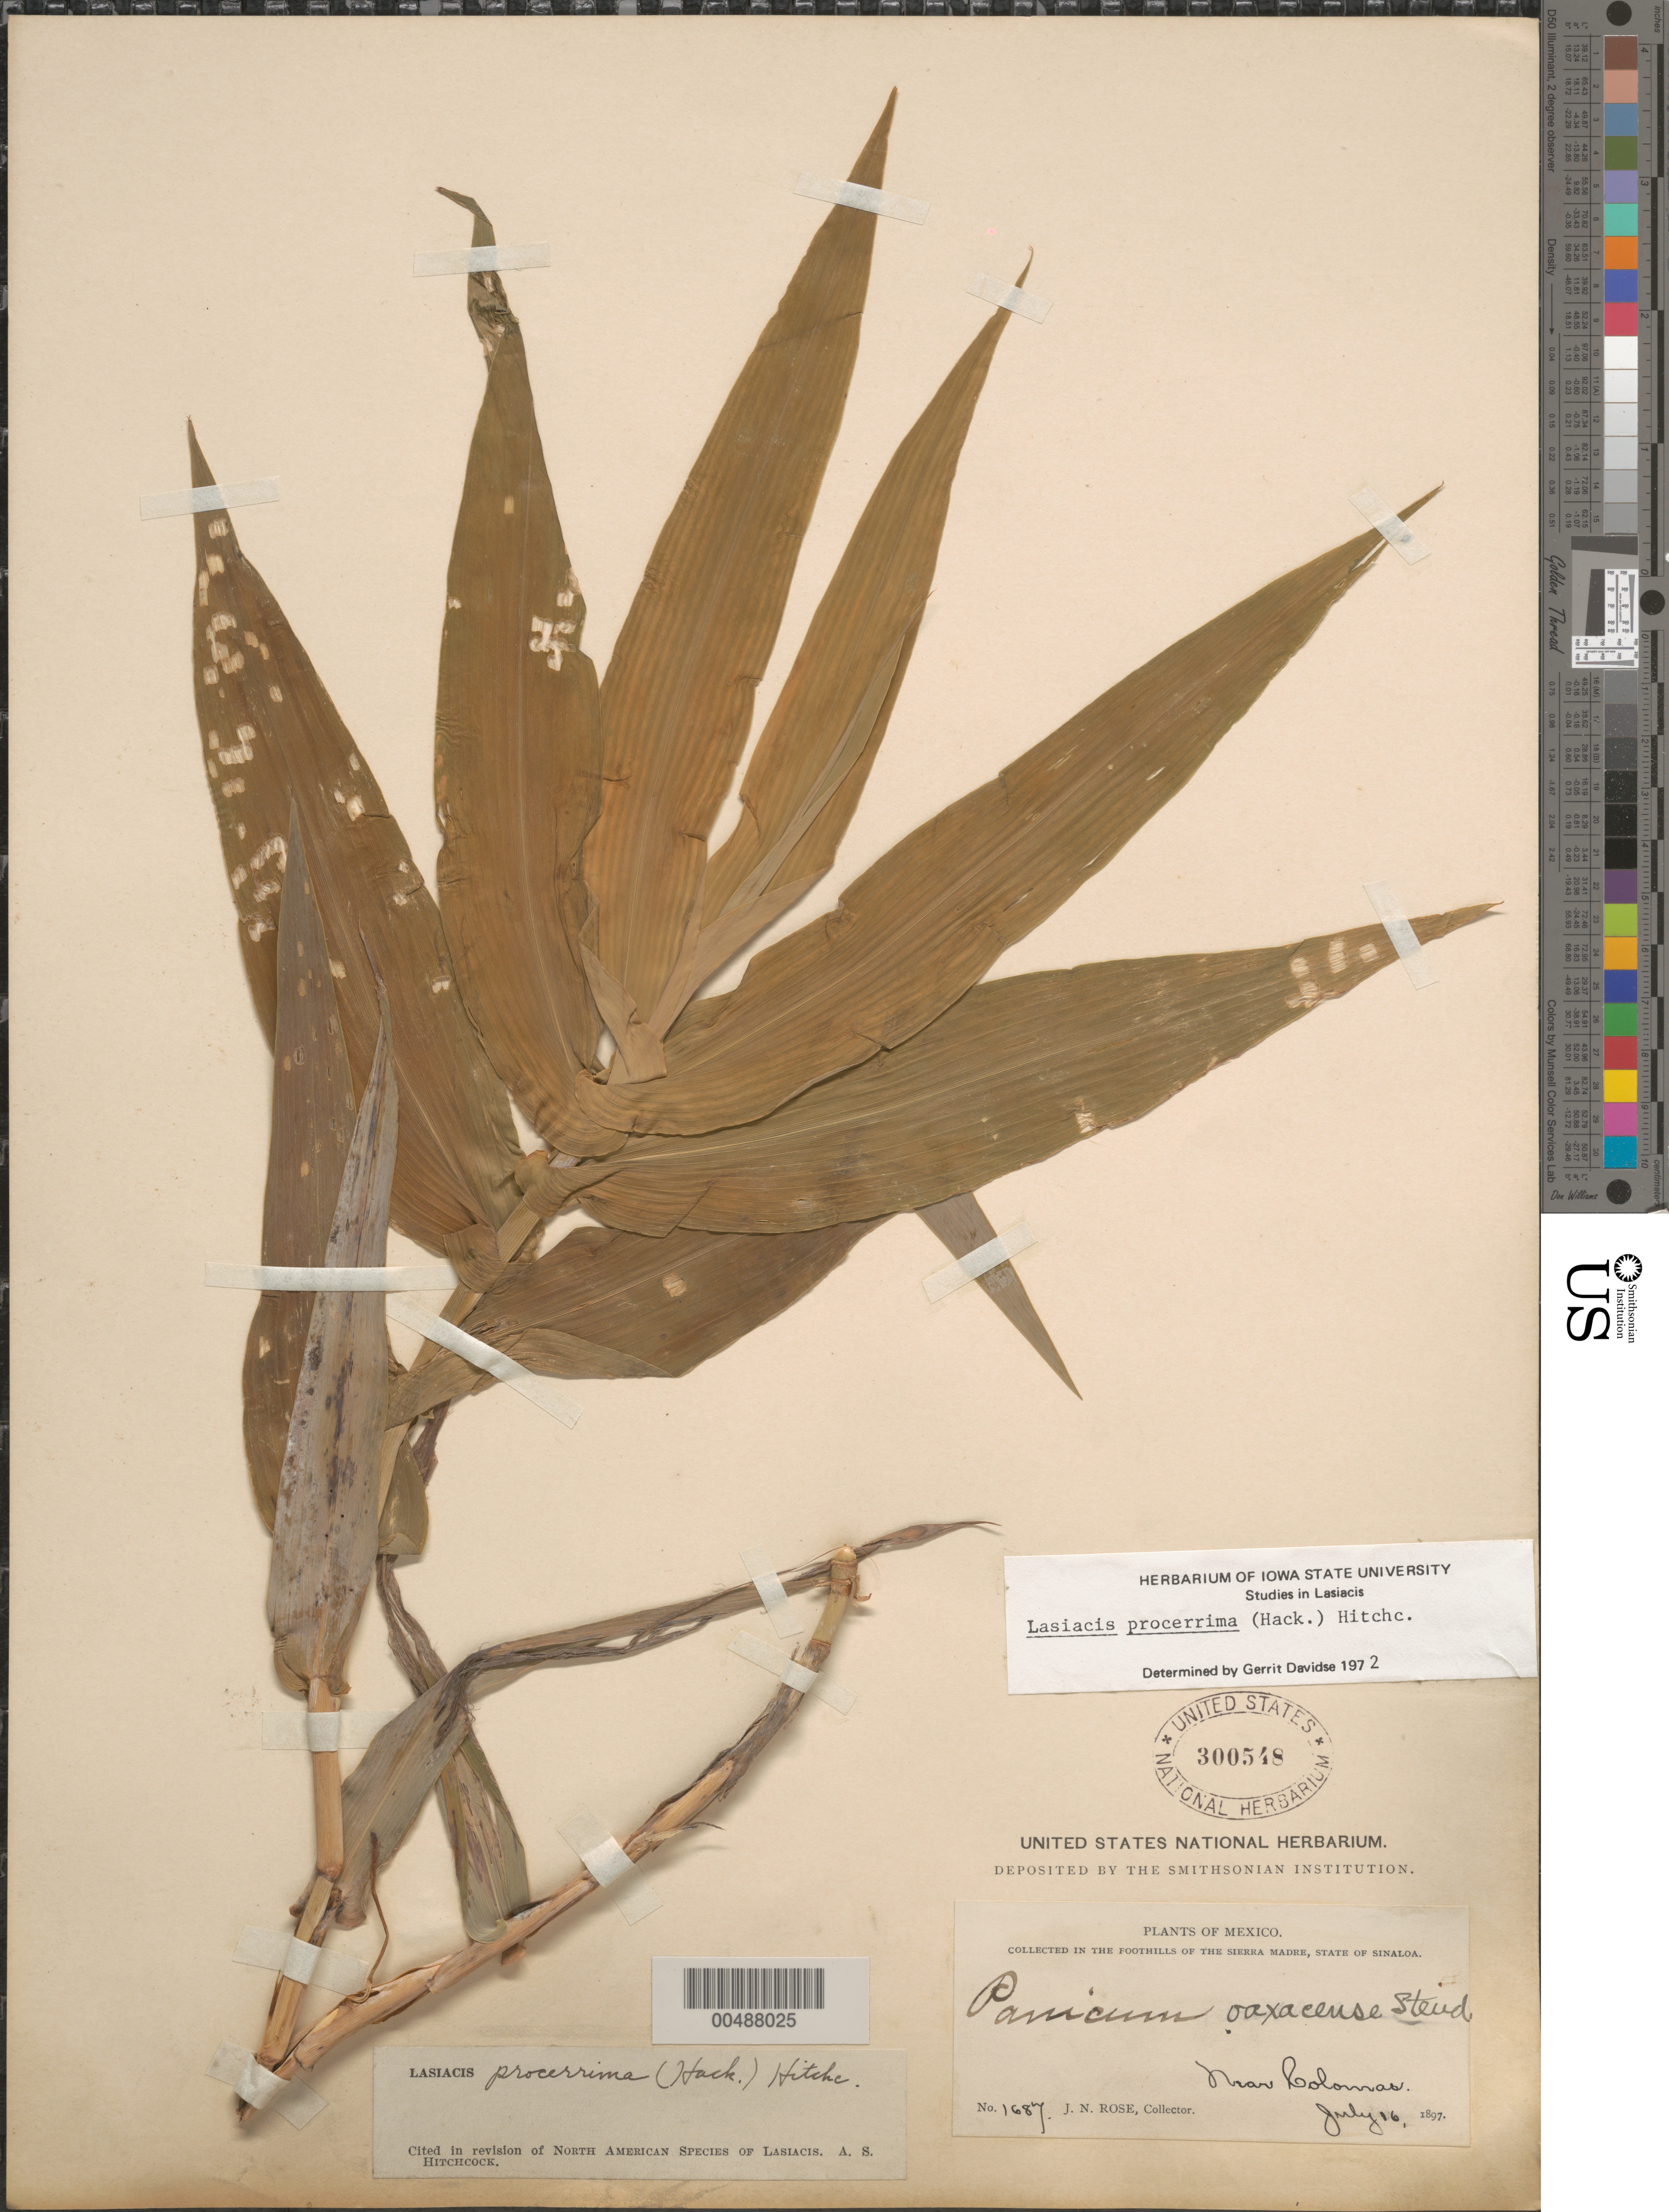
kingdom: Plantae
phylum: Tracheophyta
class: Liliopsida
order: Poales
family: Poaceae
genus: Lasiacis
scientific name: Lasiacis procerrima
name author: (Hack.) Hitchc.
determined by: Davidse, Gerrit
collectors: J. N. Rose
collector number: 1687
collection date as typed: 16 Jul 1897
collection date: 1897-07-16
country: Mexico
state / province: Sinaloa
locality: In the foothills of the Sierra Madre, near Colomas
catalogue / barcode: US 300548